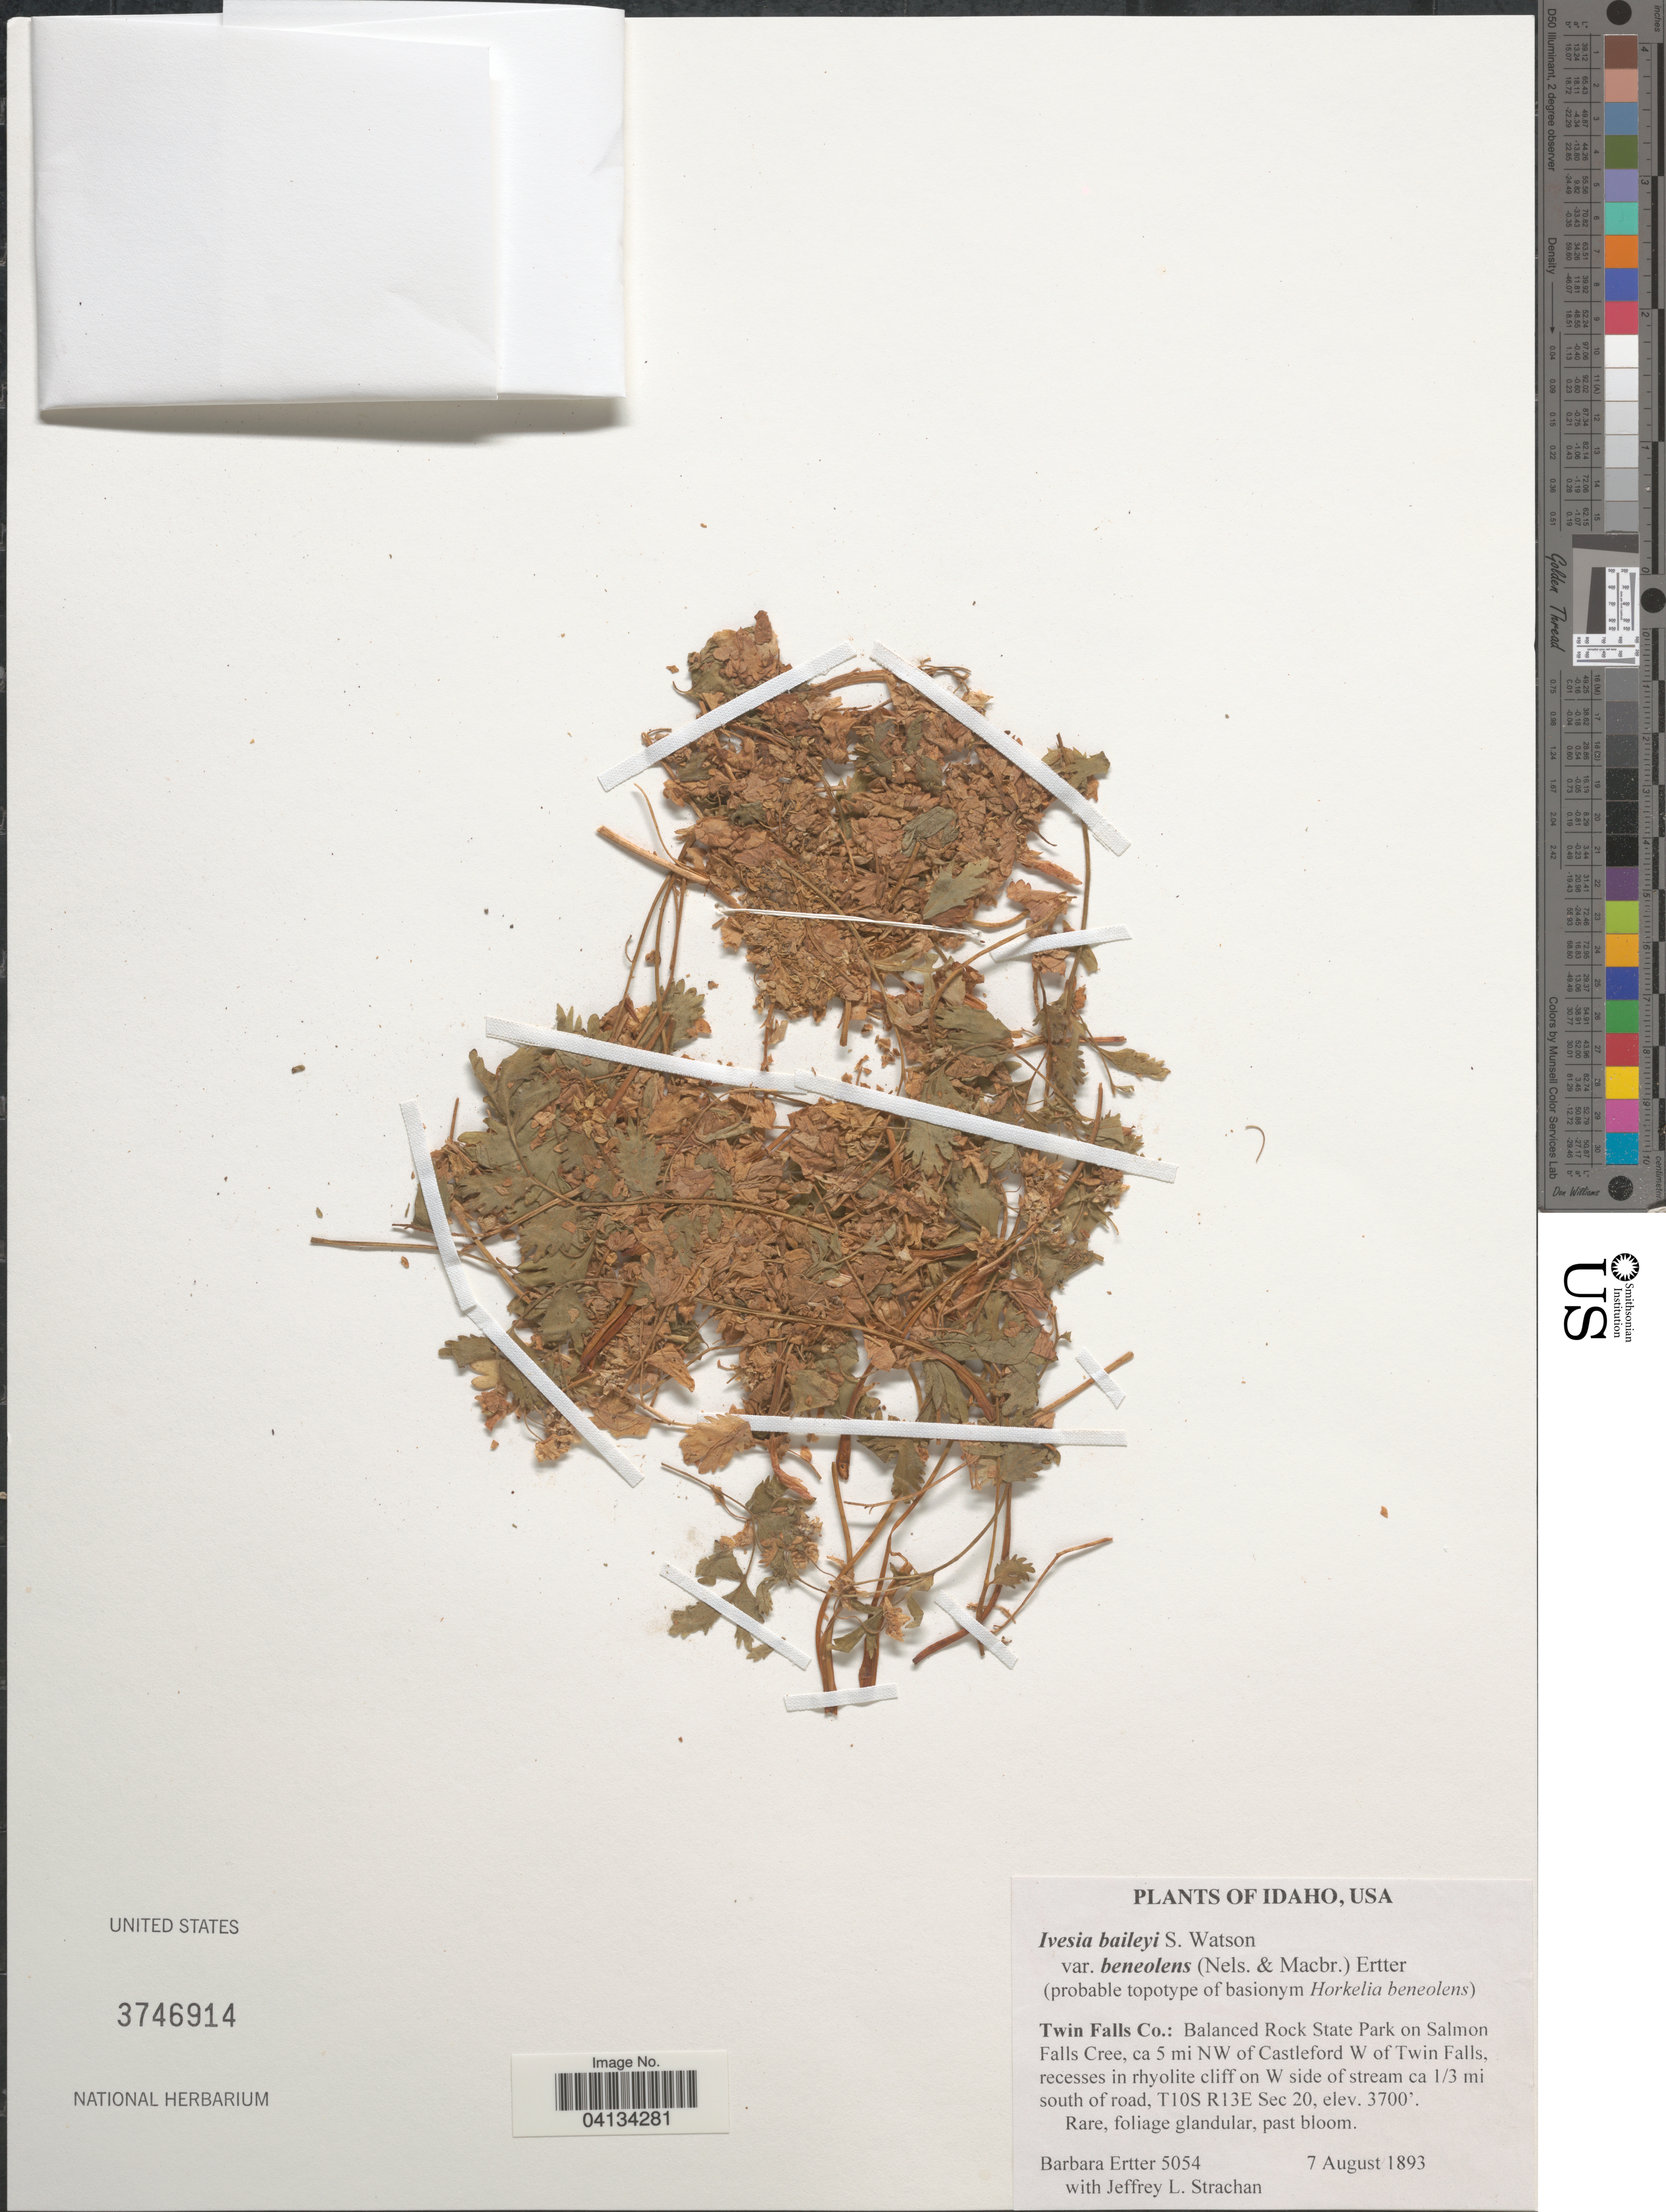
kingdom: Plantae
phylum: Tracheophyta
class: Magnoliopsida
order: Rosales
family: Rosaceae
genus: Potentilla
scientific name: Potentilla baileyi var. benolens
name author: (A. Nelson & J.F. Macbr.) Mosyakin & Shiyan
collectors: B. Ertter & J. Strachan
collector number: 5054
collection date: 1893-08-07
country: United States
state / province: Idaho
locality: Twin Falls Co.: Balanced Rock State Park on Salmon Falls Cree, ca 5 mi NW of Castleford W of Twin Falls, recesses in rhyolite cliff on W side of stream ca ⅓ mi south of road, T10S R13E Sec 20.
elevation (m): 1128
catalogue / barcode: US 3746914